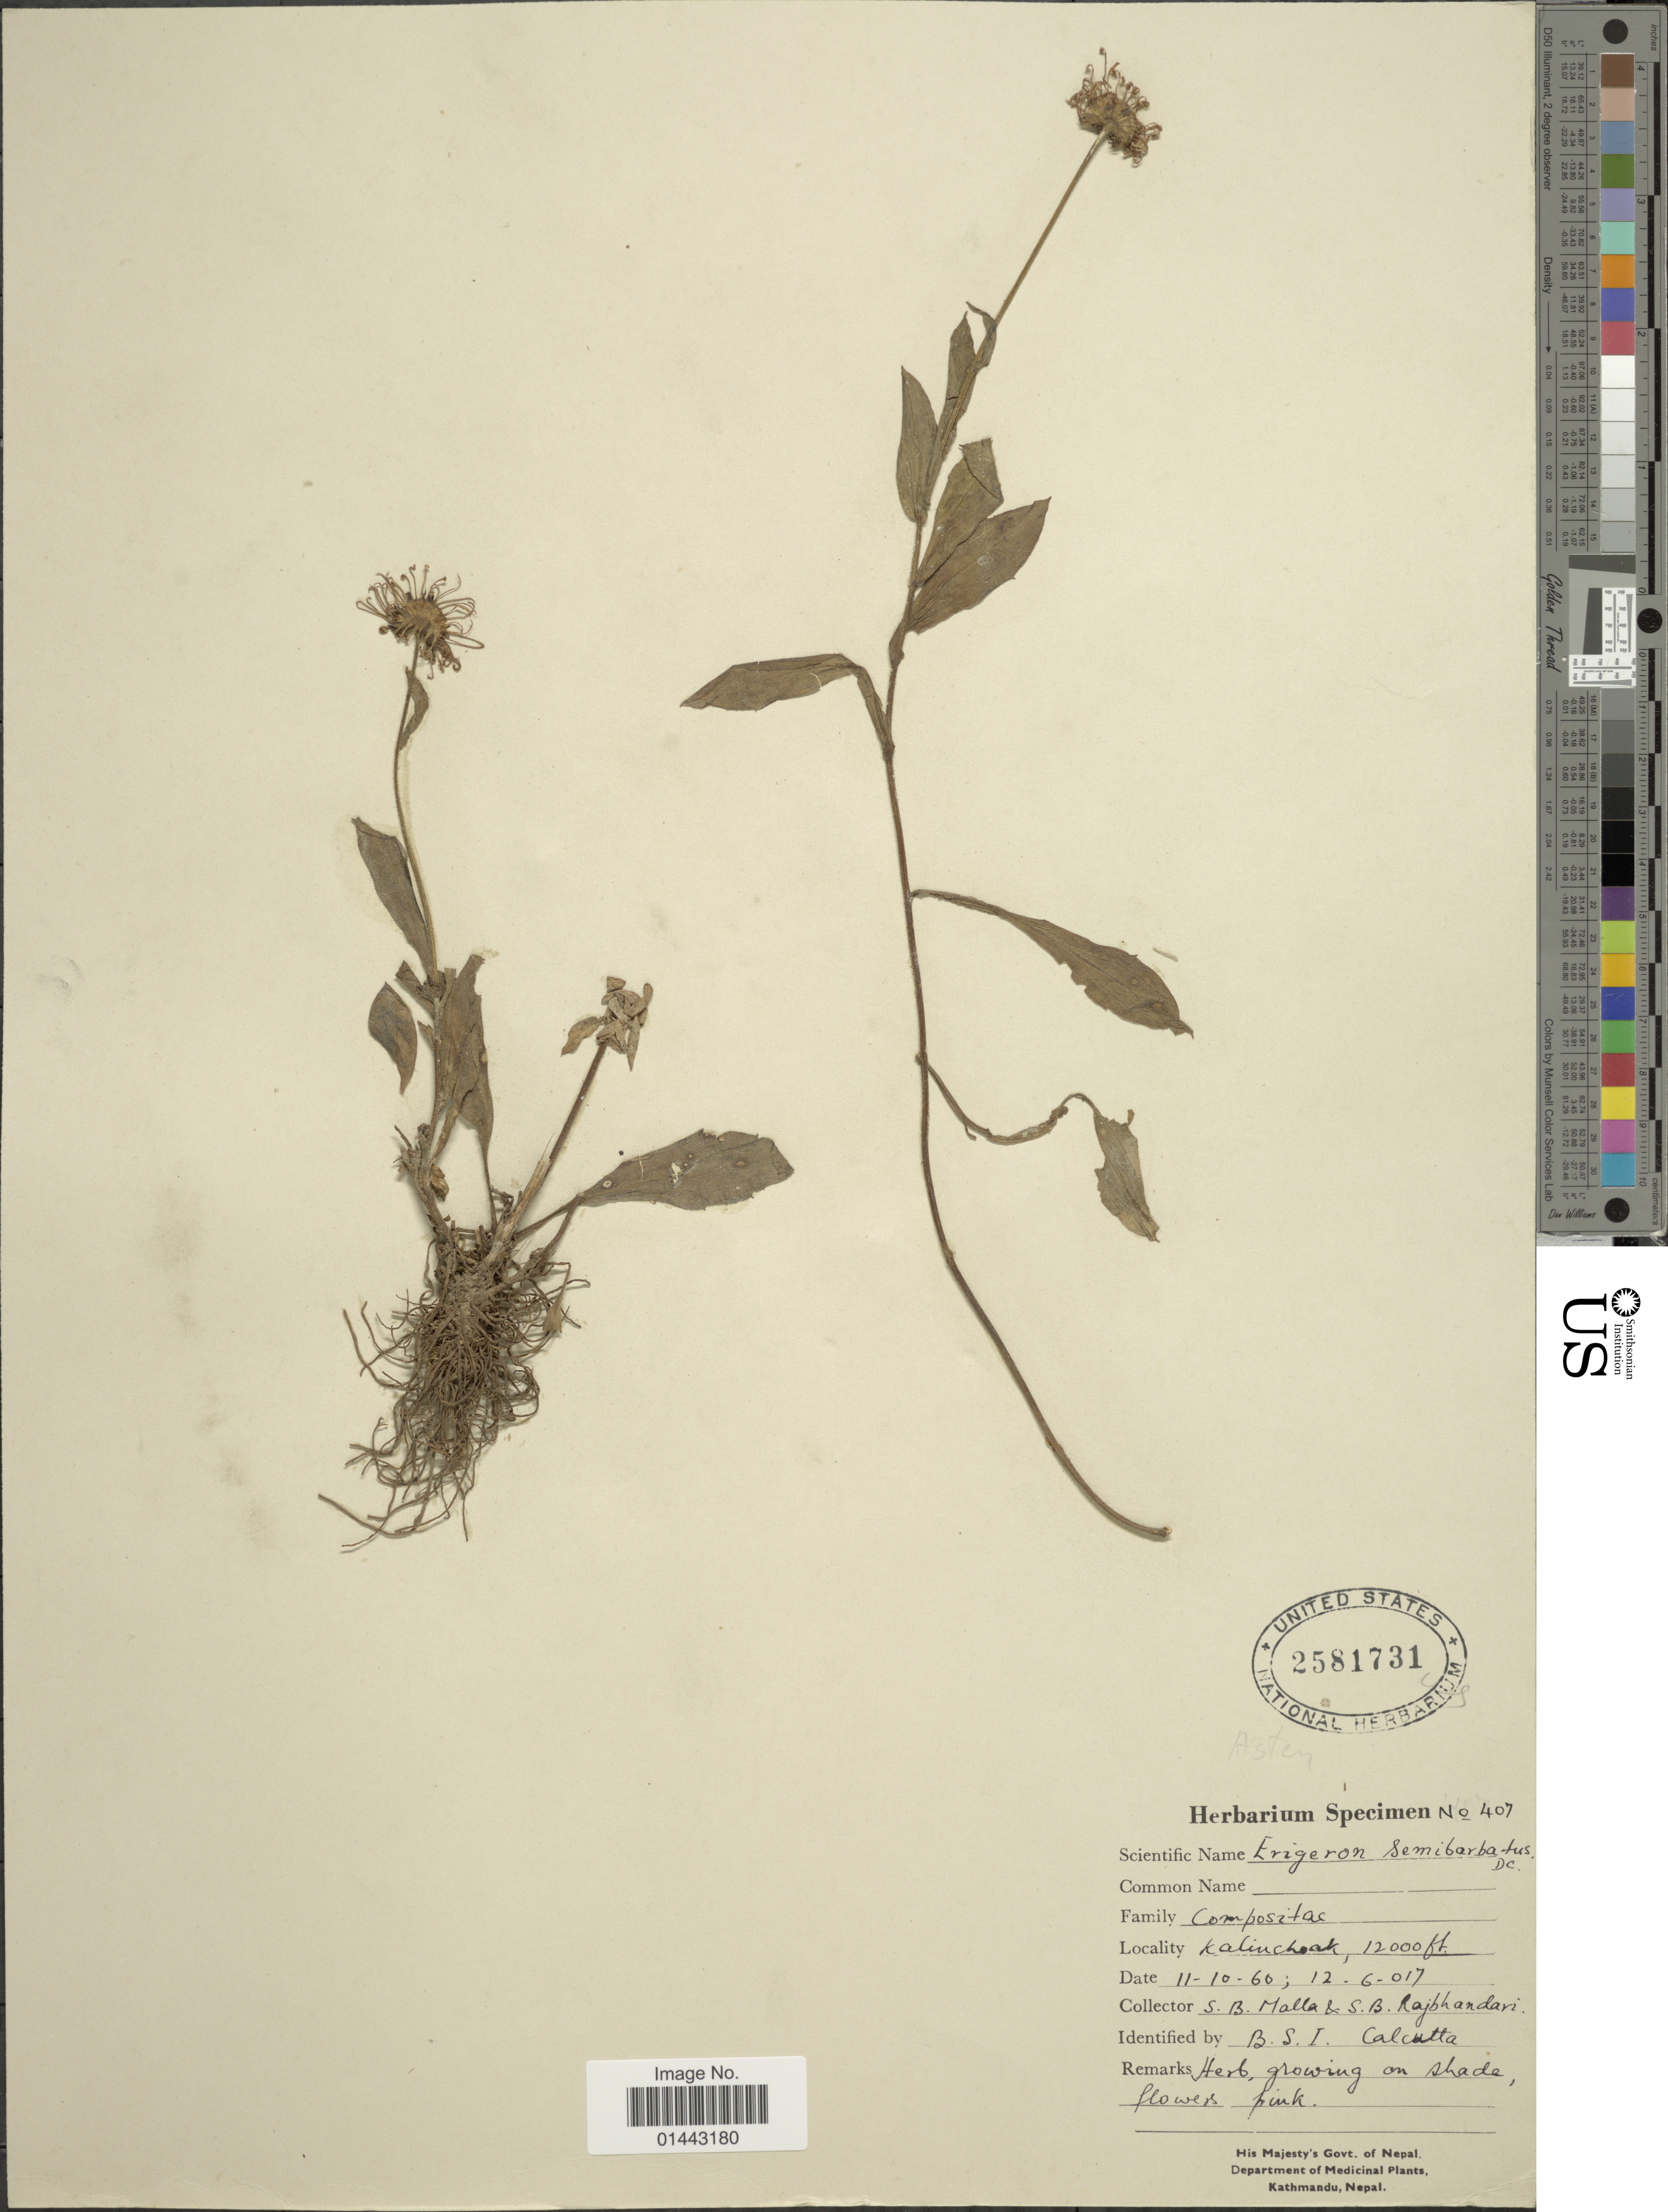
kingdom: Plantae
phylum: Tracheophyta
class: Magnoliopsida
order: Asterales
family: Asteraceae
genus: Erigeron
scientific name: Erigeron semibarbatus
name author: DC.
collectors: S. Malla & I. Rajbhandari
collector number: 407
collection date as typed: Transcribed d/m/y: 11/10/60 to 12/6/17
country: Nepal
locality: Kalinchak.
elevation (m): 3658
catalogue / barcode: US 2581731